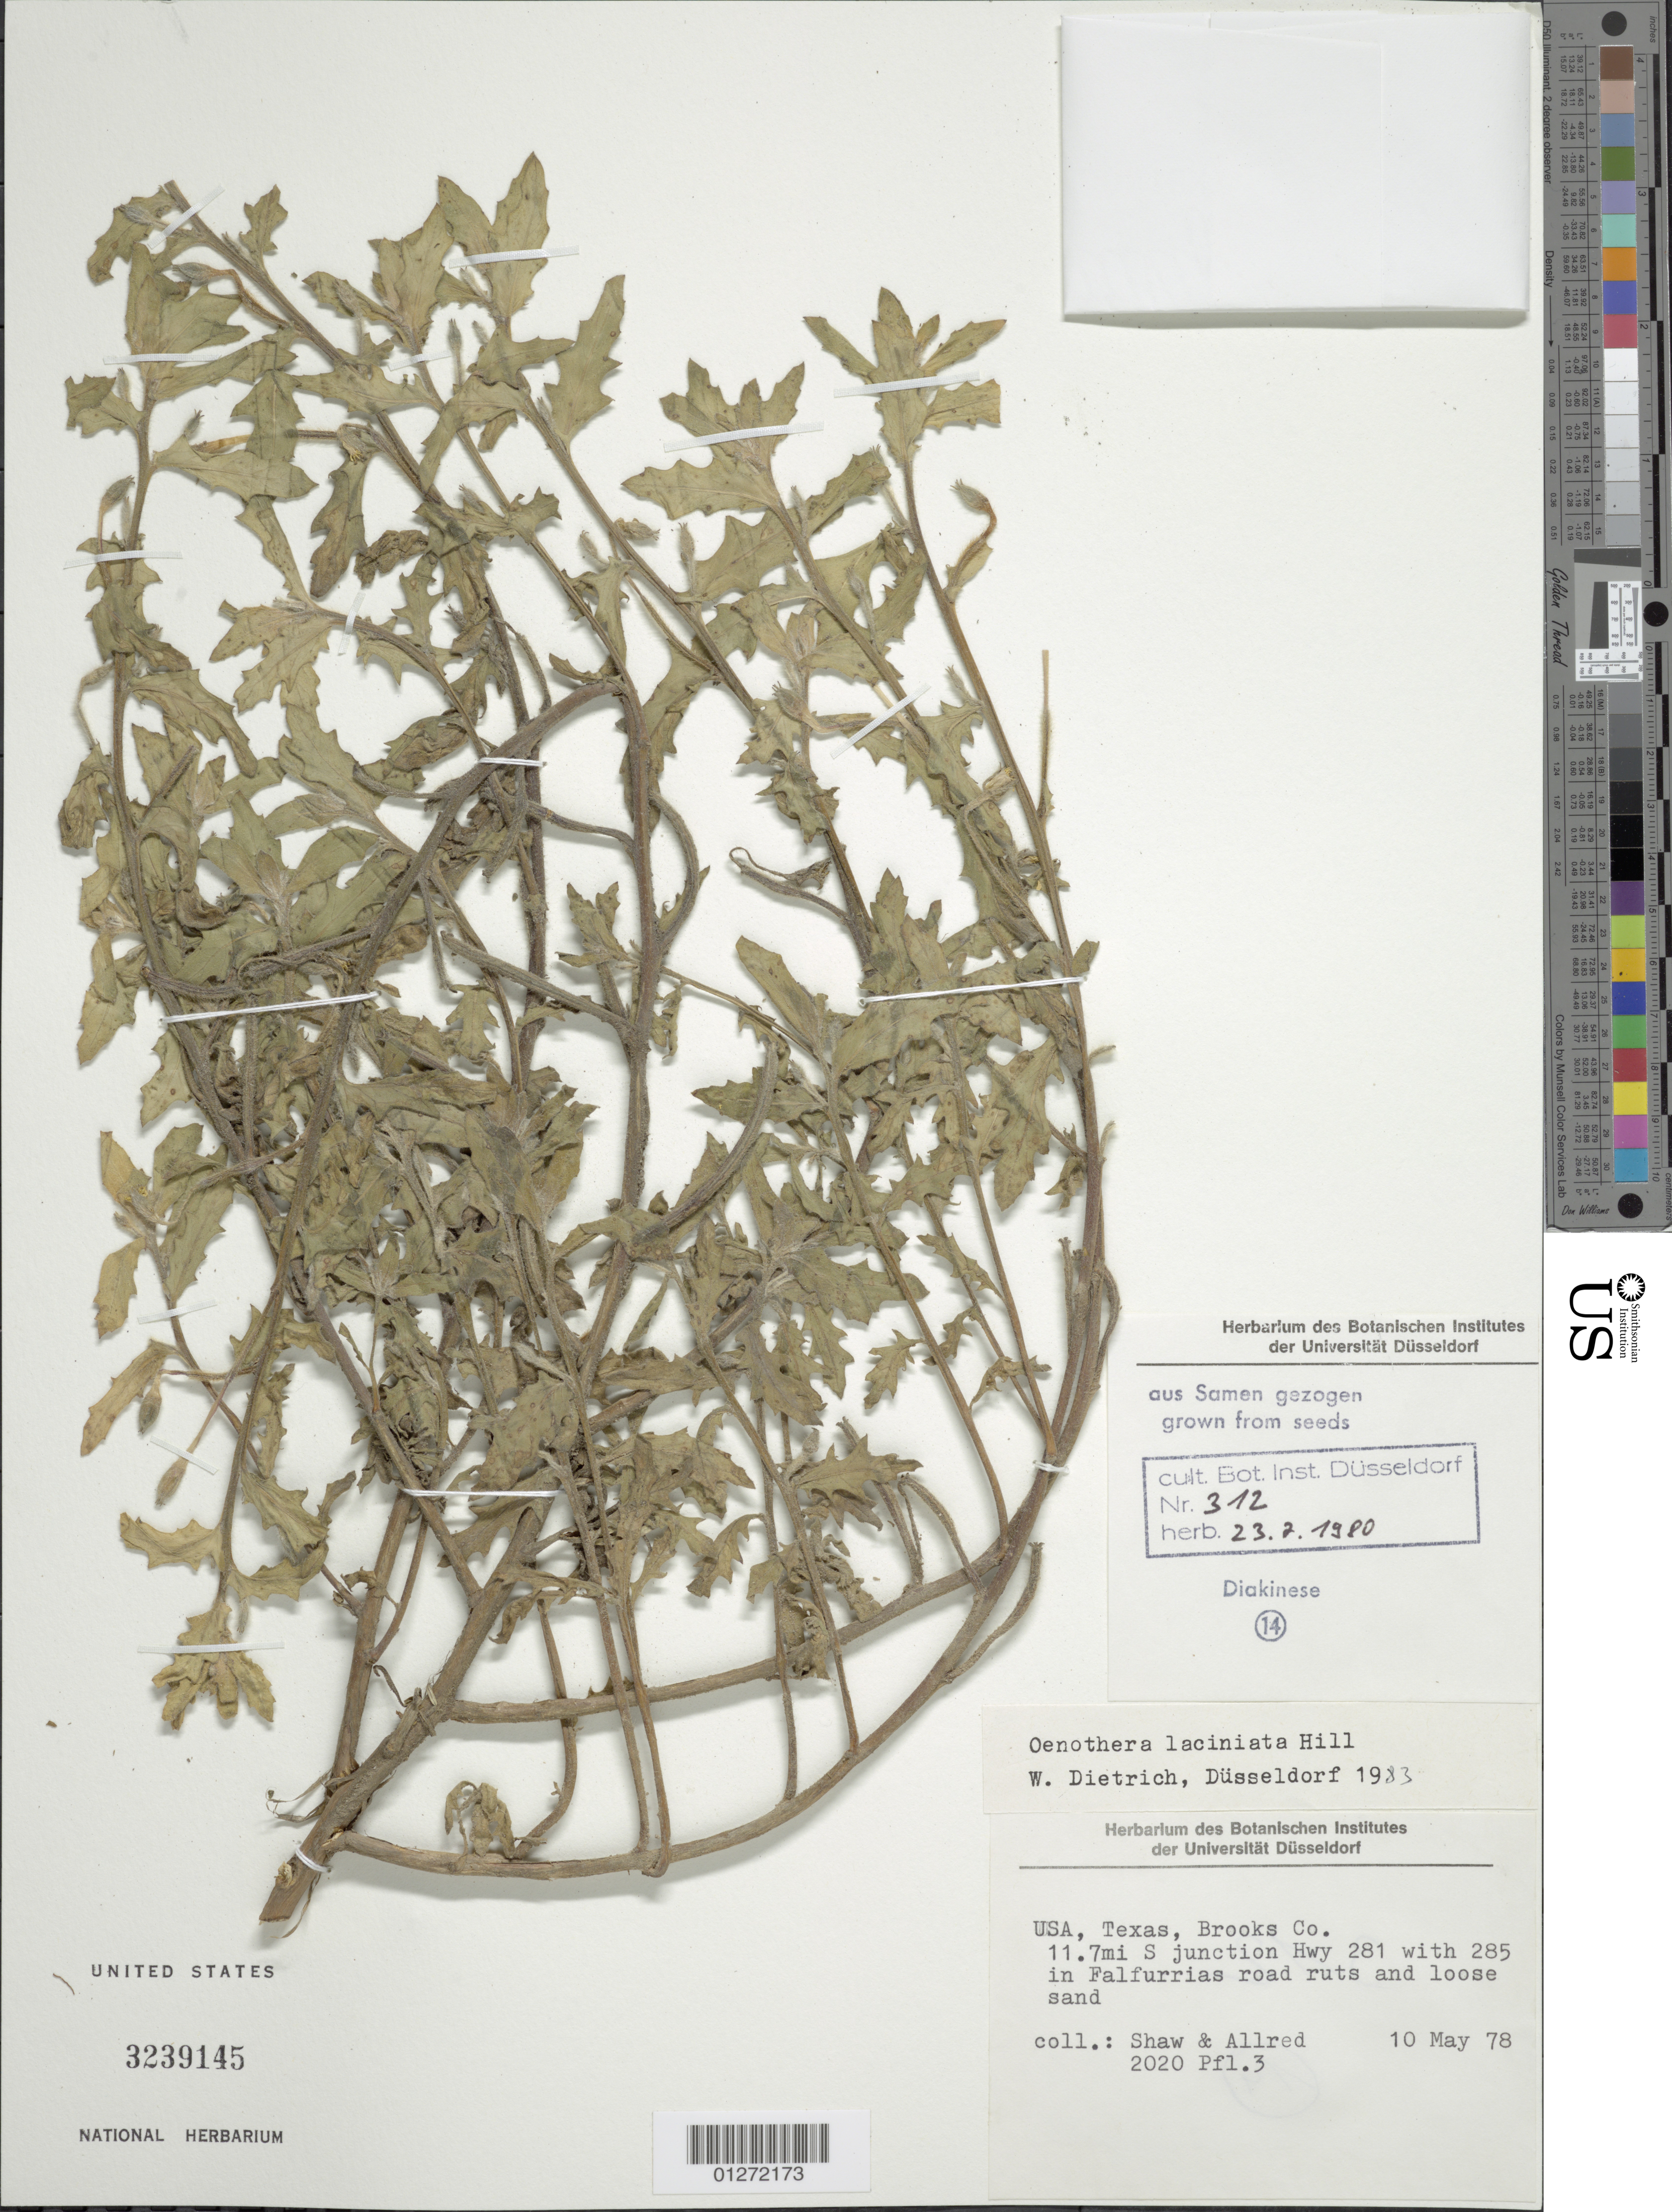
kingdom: Plantae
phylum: Tracheophyta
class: Magnoliopsida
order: Myrtales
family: Onagraceae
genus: Oenothera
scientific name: Oenothera laciniata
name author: Hill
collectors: -- Shaw & -. Allred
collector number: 2020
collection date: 1978-05-10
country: United States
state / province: Texas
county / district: Brooks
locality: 11.7 mi S junction Hwy 281 with 285 in Falfurrias.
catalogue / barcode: US 3239145